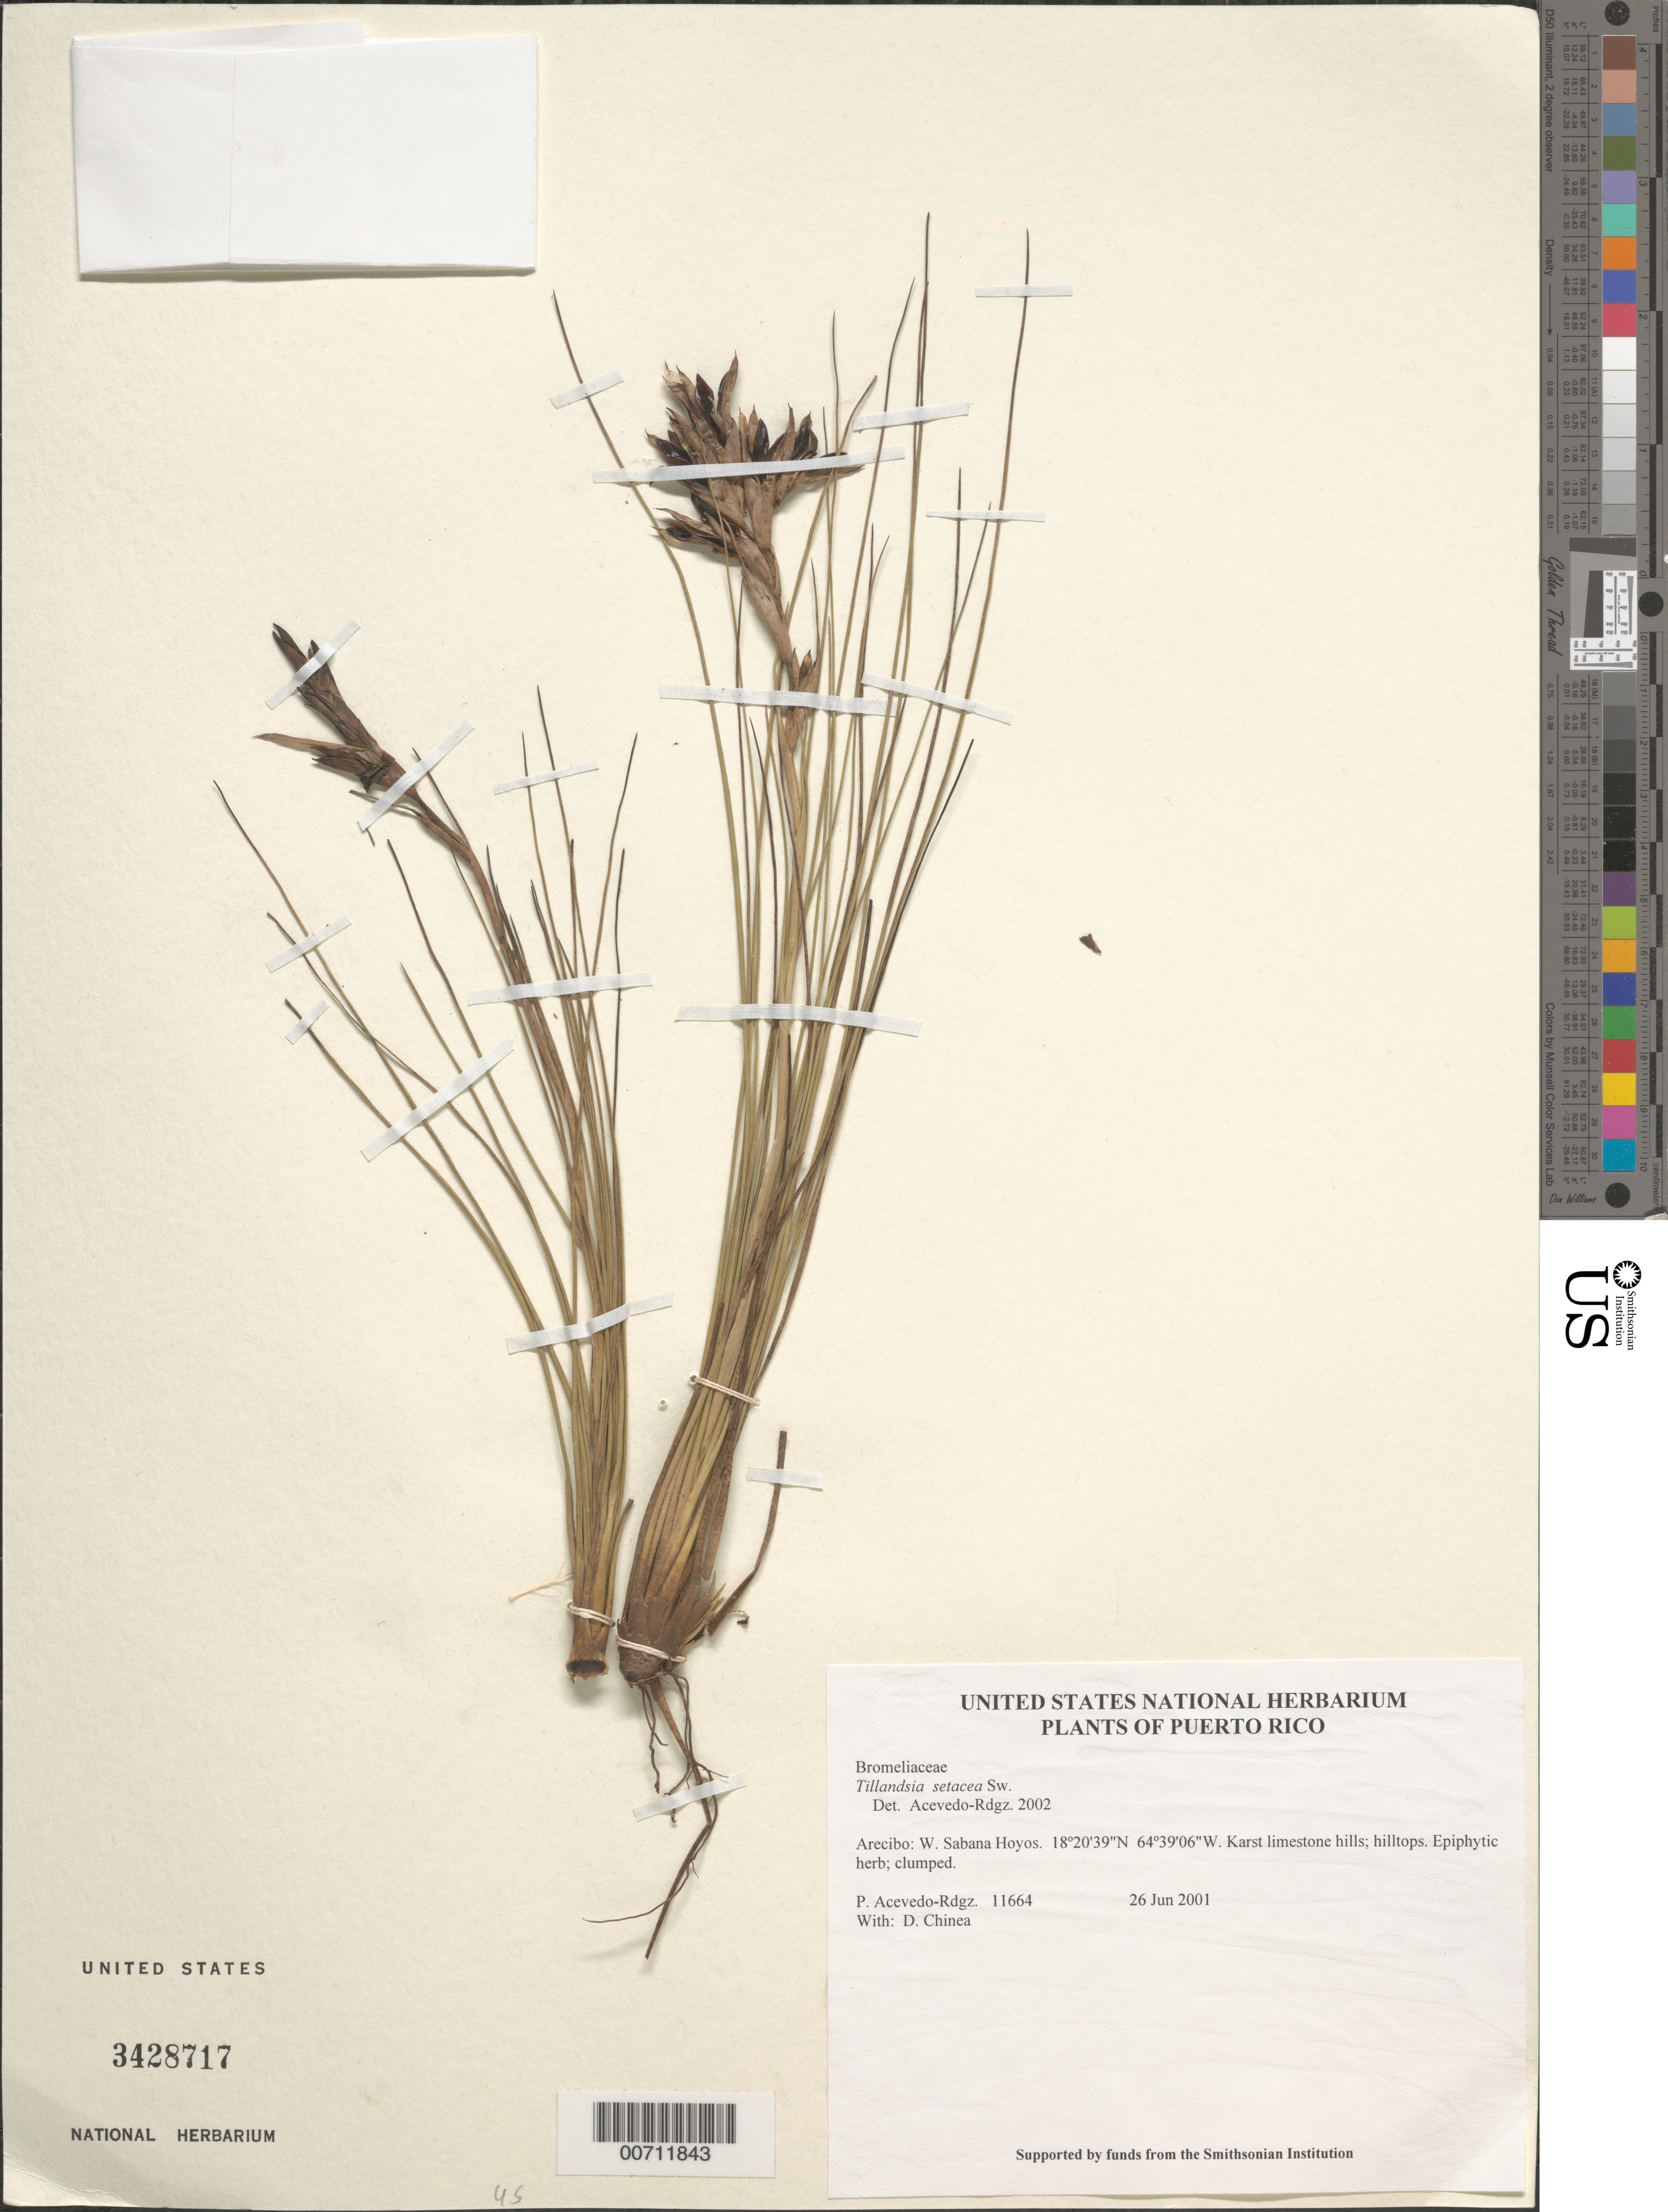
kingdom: Plantae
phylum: Tracheophyta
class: Liliopsida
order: Poales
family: Bromeliaceae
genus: Tillandsia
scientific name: Tillandsia setacea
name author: Sw.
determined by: Acevedo-Rodríguez, P., (BOT), Smithsonian Institution - National Museum of Natural History (UNITED STATES)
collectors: P. Acevedo-Rodr. & D. Chinea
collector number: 11664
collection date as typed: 26 Jun 2001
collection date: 2001-06-26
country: Puerto Rico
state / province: Arecibo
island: Puerto Rico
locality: Arecibo: W. Sabana Hoyos.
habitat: Karst limestone hills; hilltops.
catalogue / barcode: US 3428717